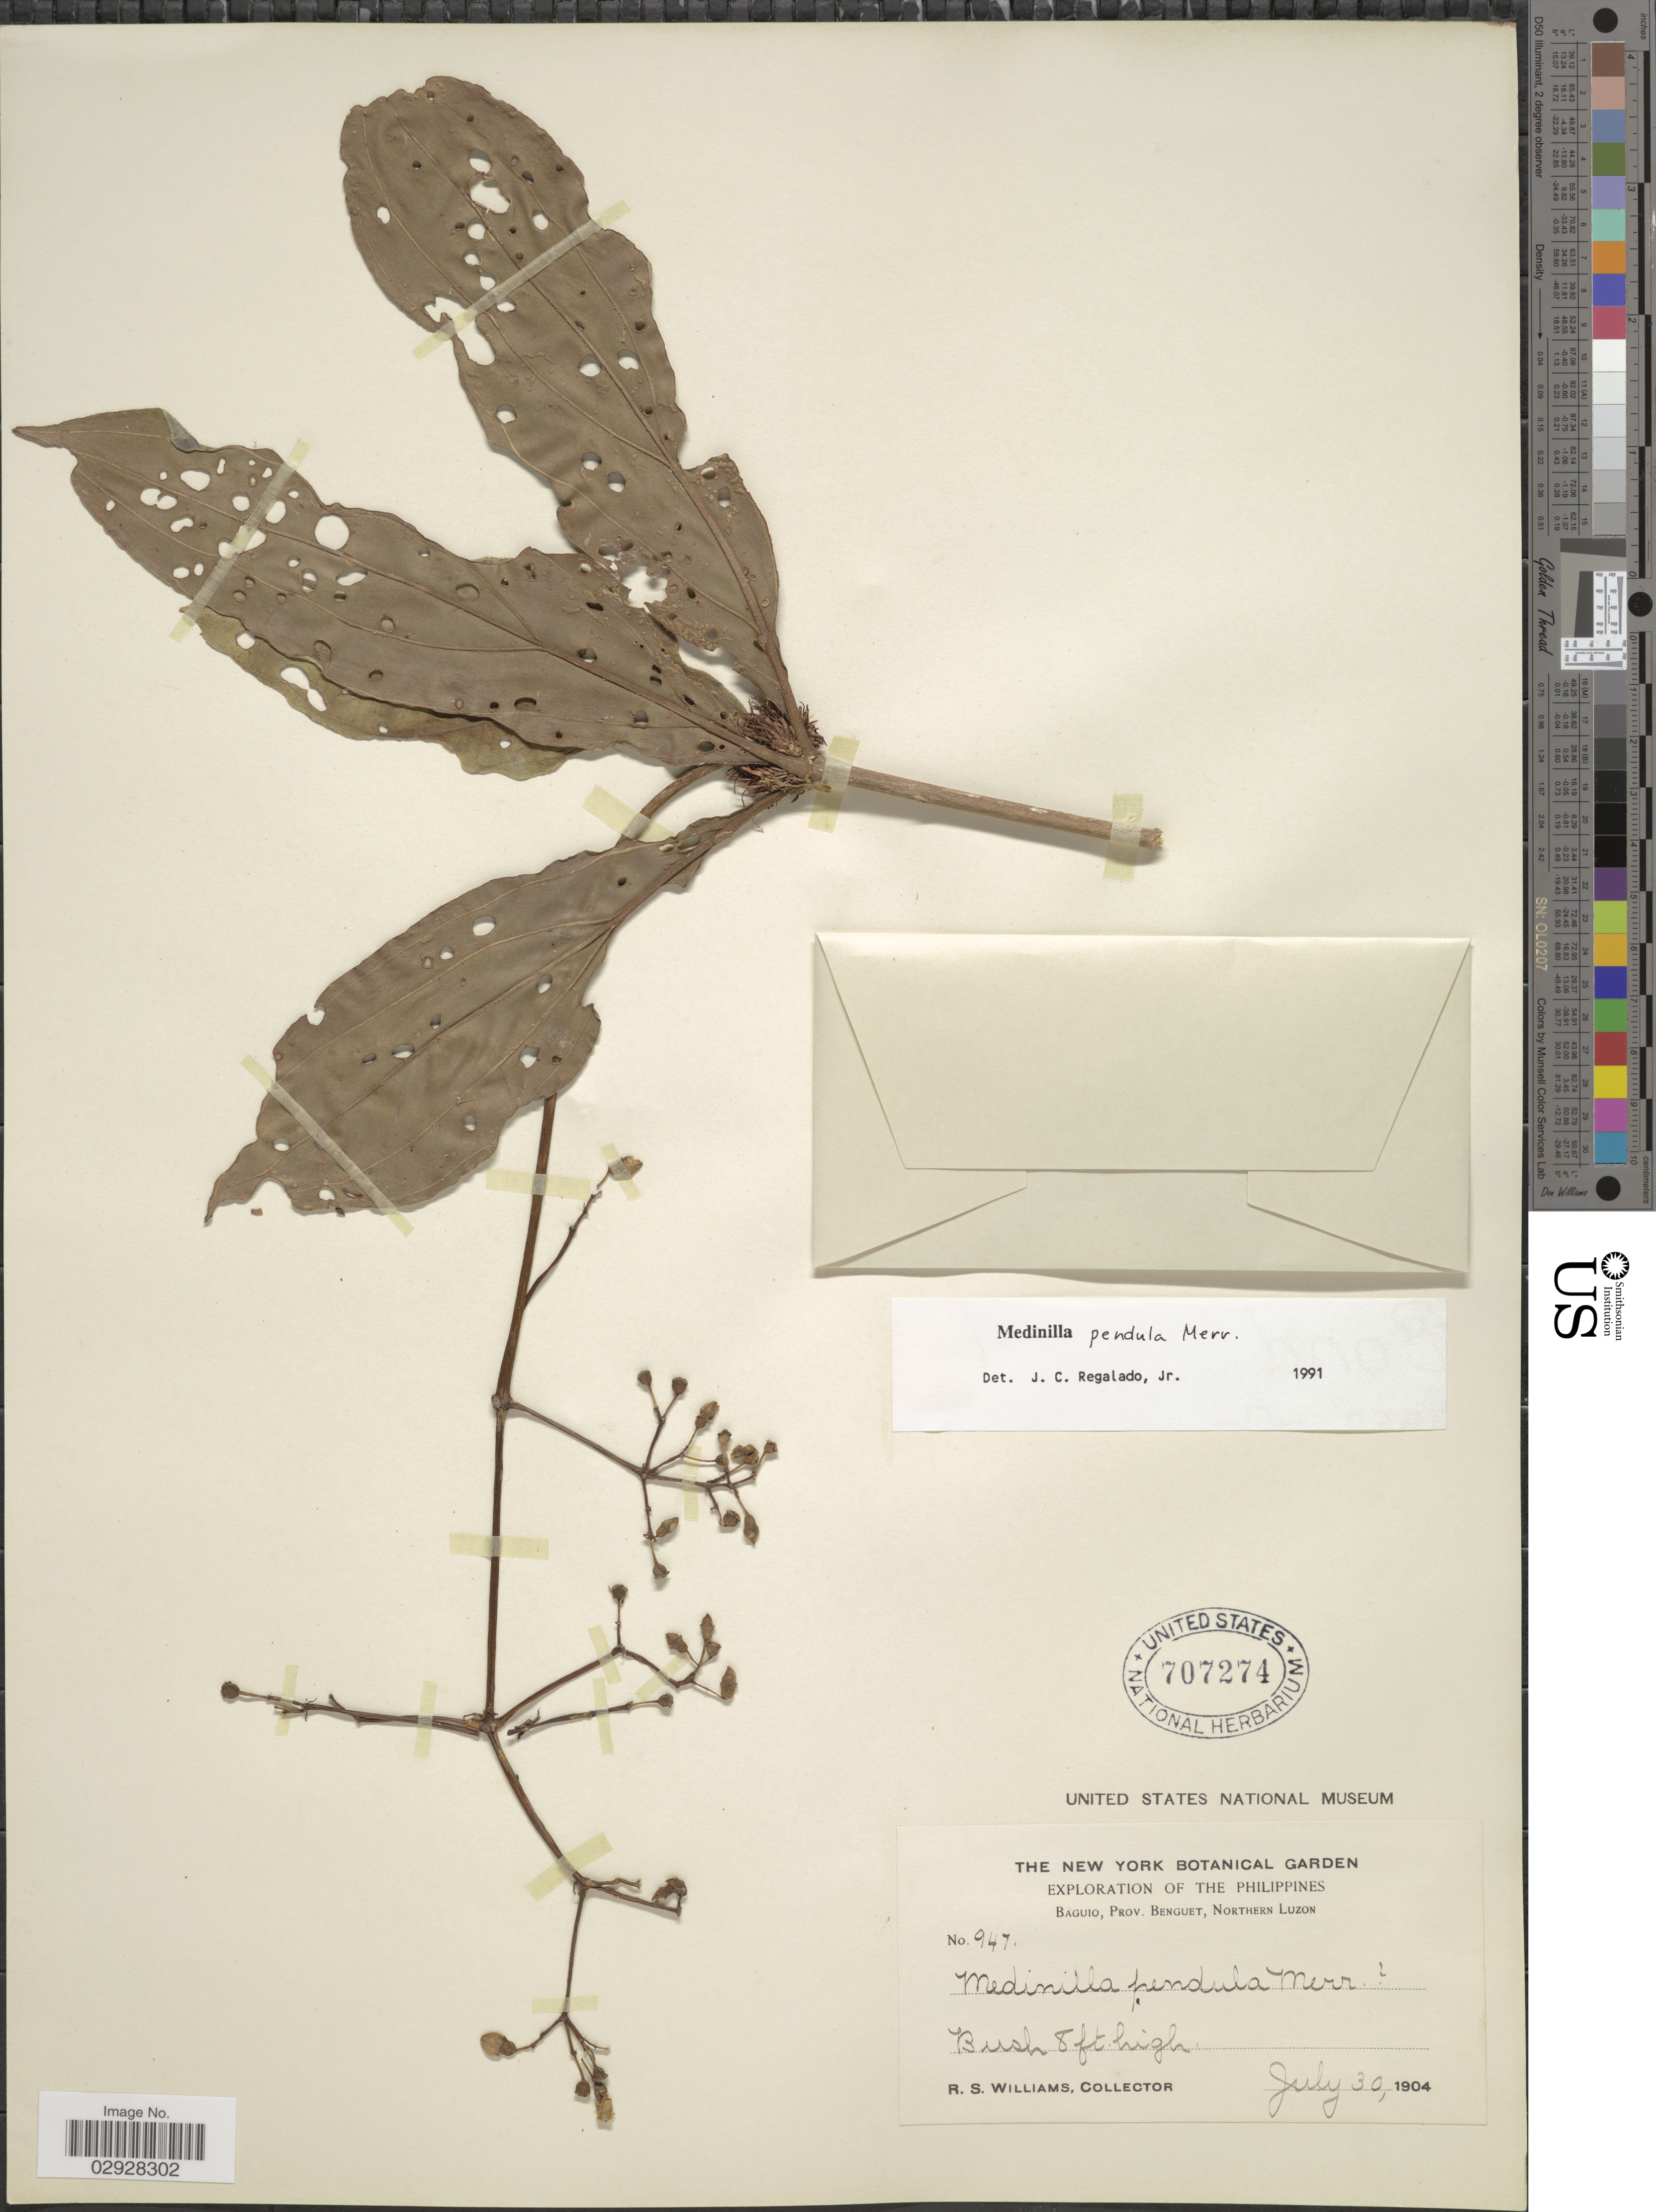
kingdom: Plantae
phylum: Tracheophyta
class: Magnoliopsida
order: Myrtales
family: Melastomataceae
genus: Medinilla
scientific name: Medinilla pendula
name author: Merr.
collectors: R. S. Williams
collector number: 947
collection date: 1904-07-30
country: Philippines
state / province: Cordillera (Administrative Region)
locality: Baguio, Prov. Benguet, Northern Luzon.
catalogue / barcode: US 707274